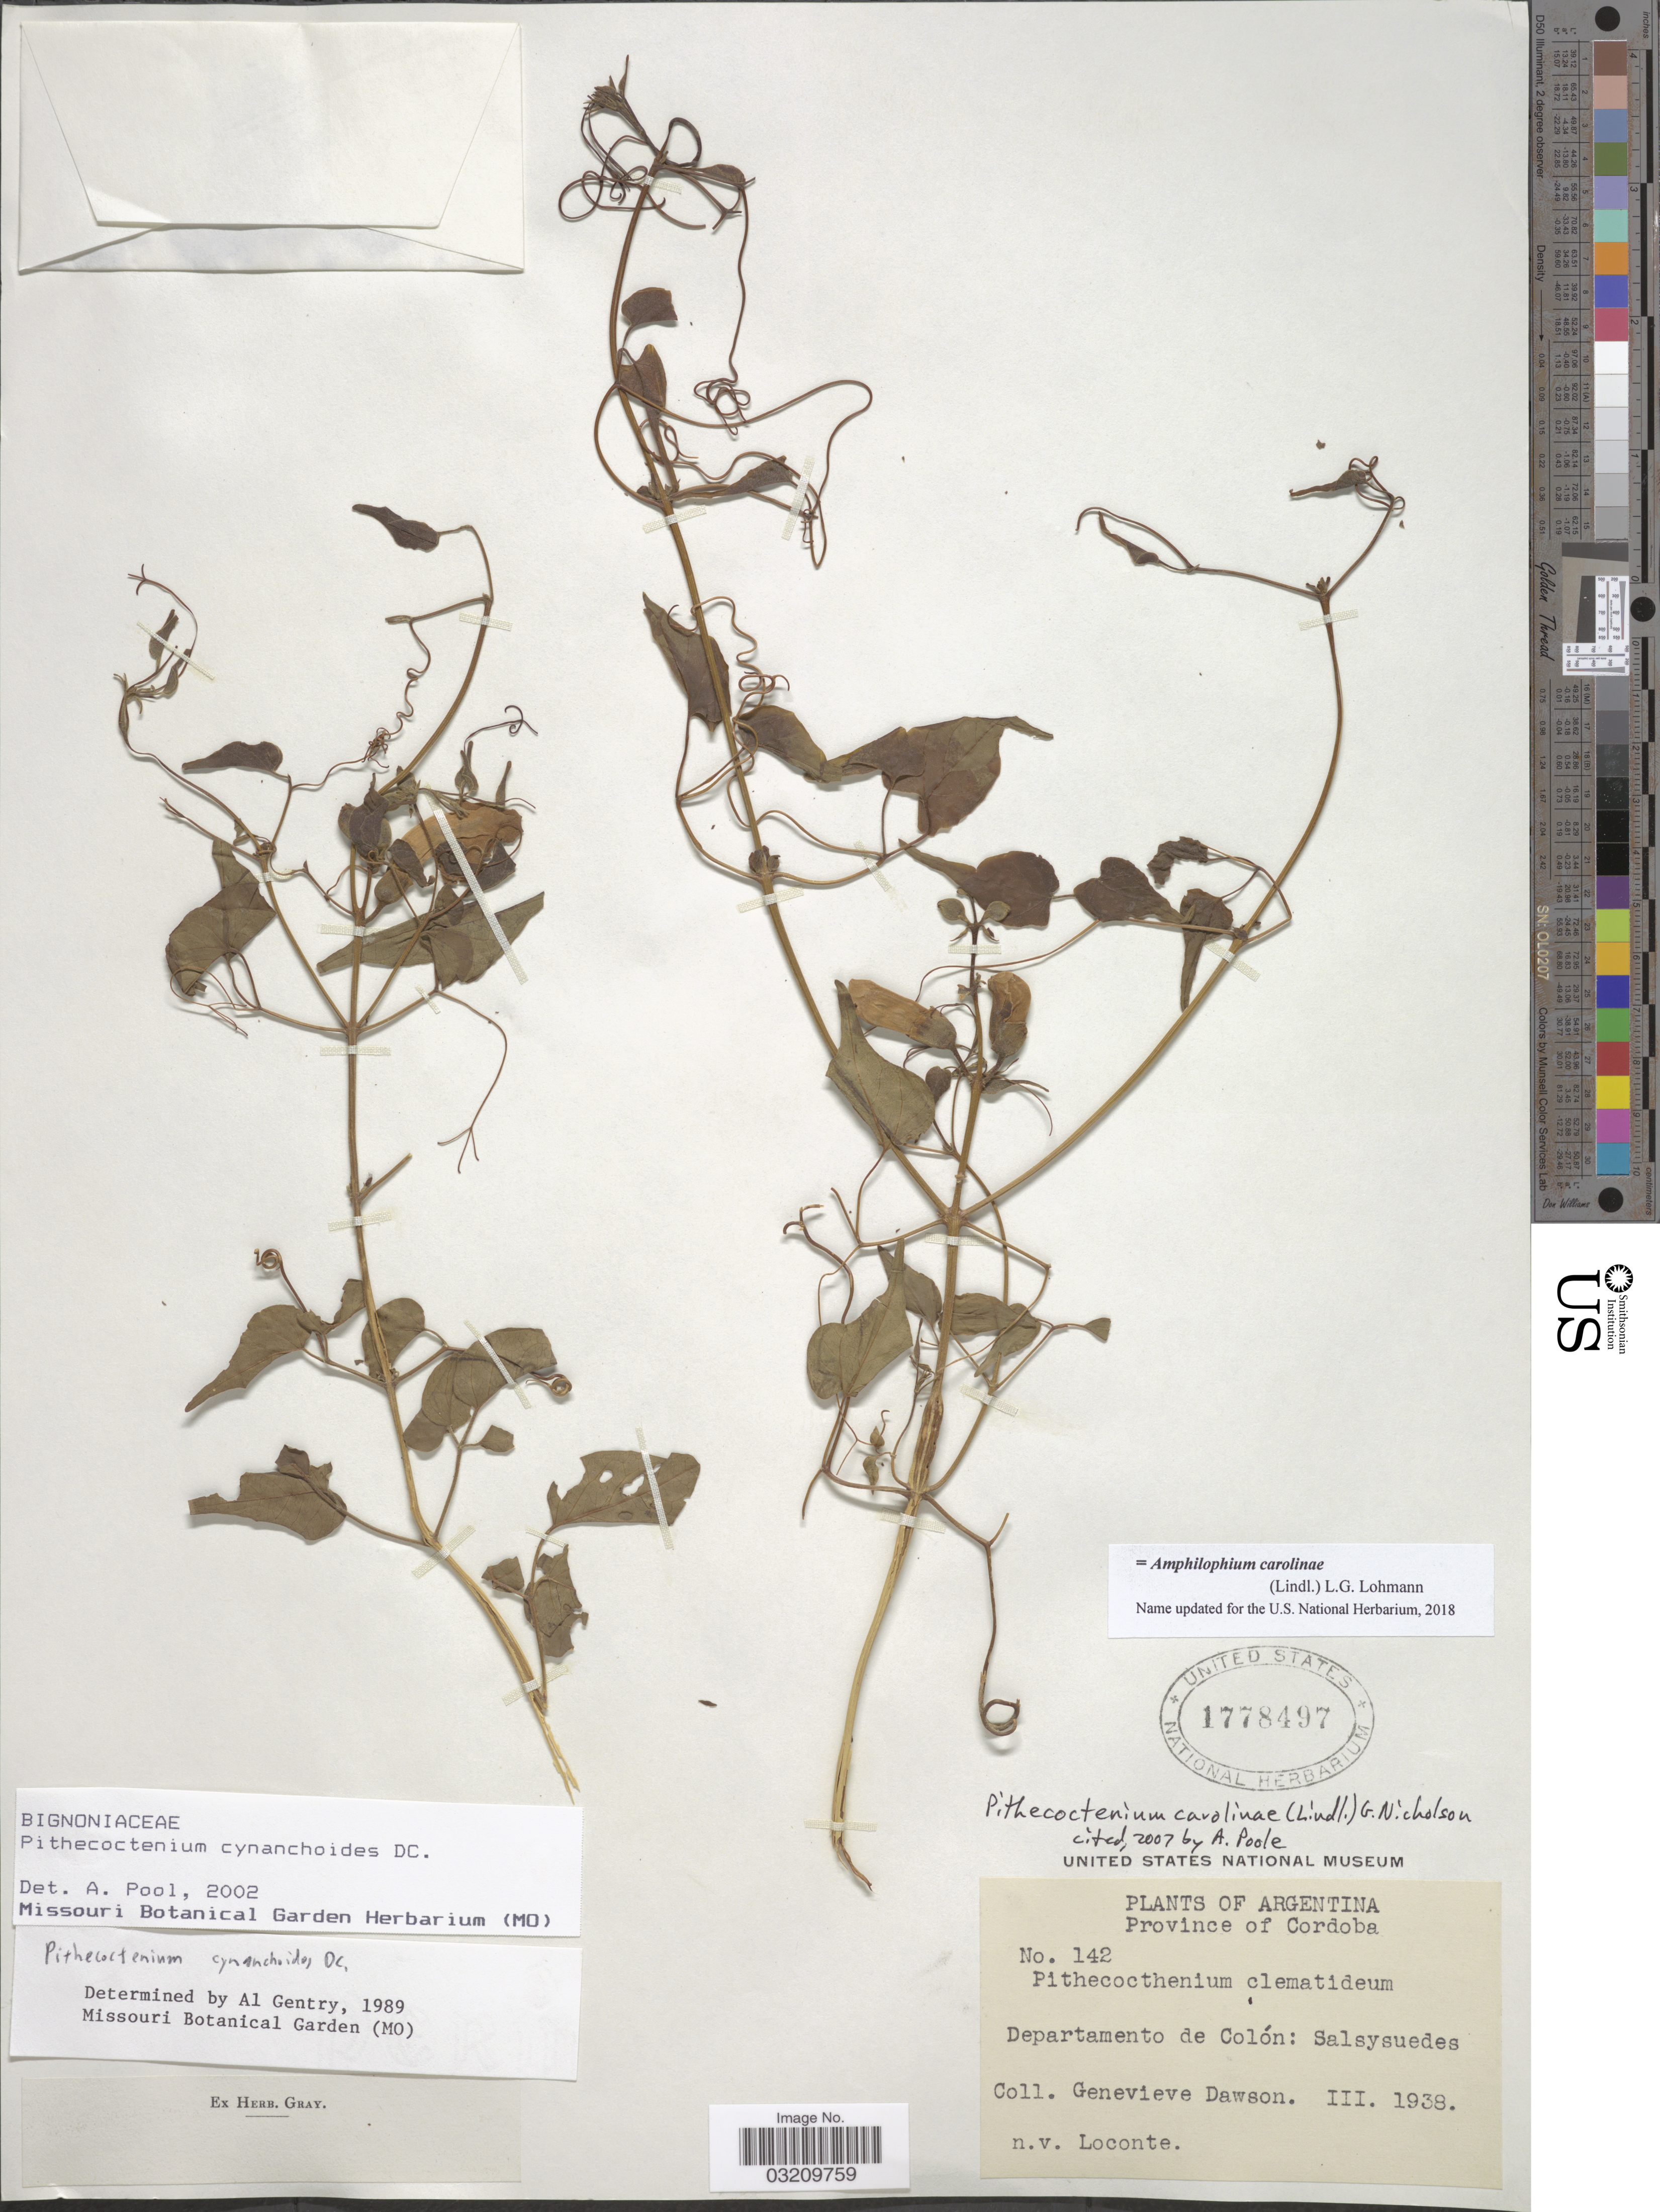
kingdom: Plantae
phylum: Tracheophyta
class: Magnoliopsida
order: Lamiales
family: Bignoniaceae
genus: Amphilophium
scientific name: Amphilophium carolinae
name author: (Lindl.) L.G. Lohmann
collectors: G. Dawson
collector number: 142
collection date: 1938-03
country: Argentina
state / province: Cordoba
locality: Departamento de Colón: Salsysuedes.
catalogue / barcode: US 1778497